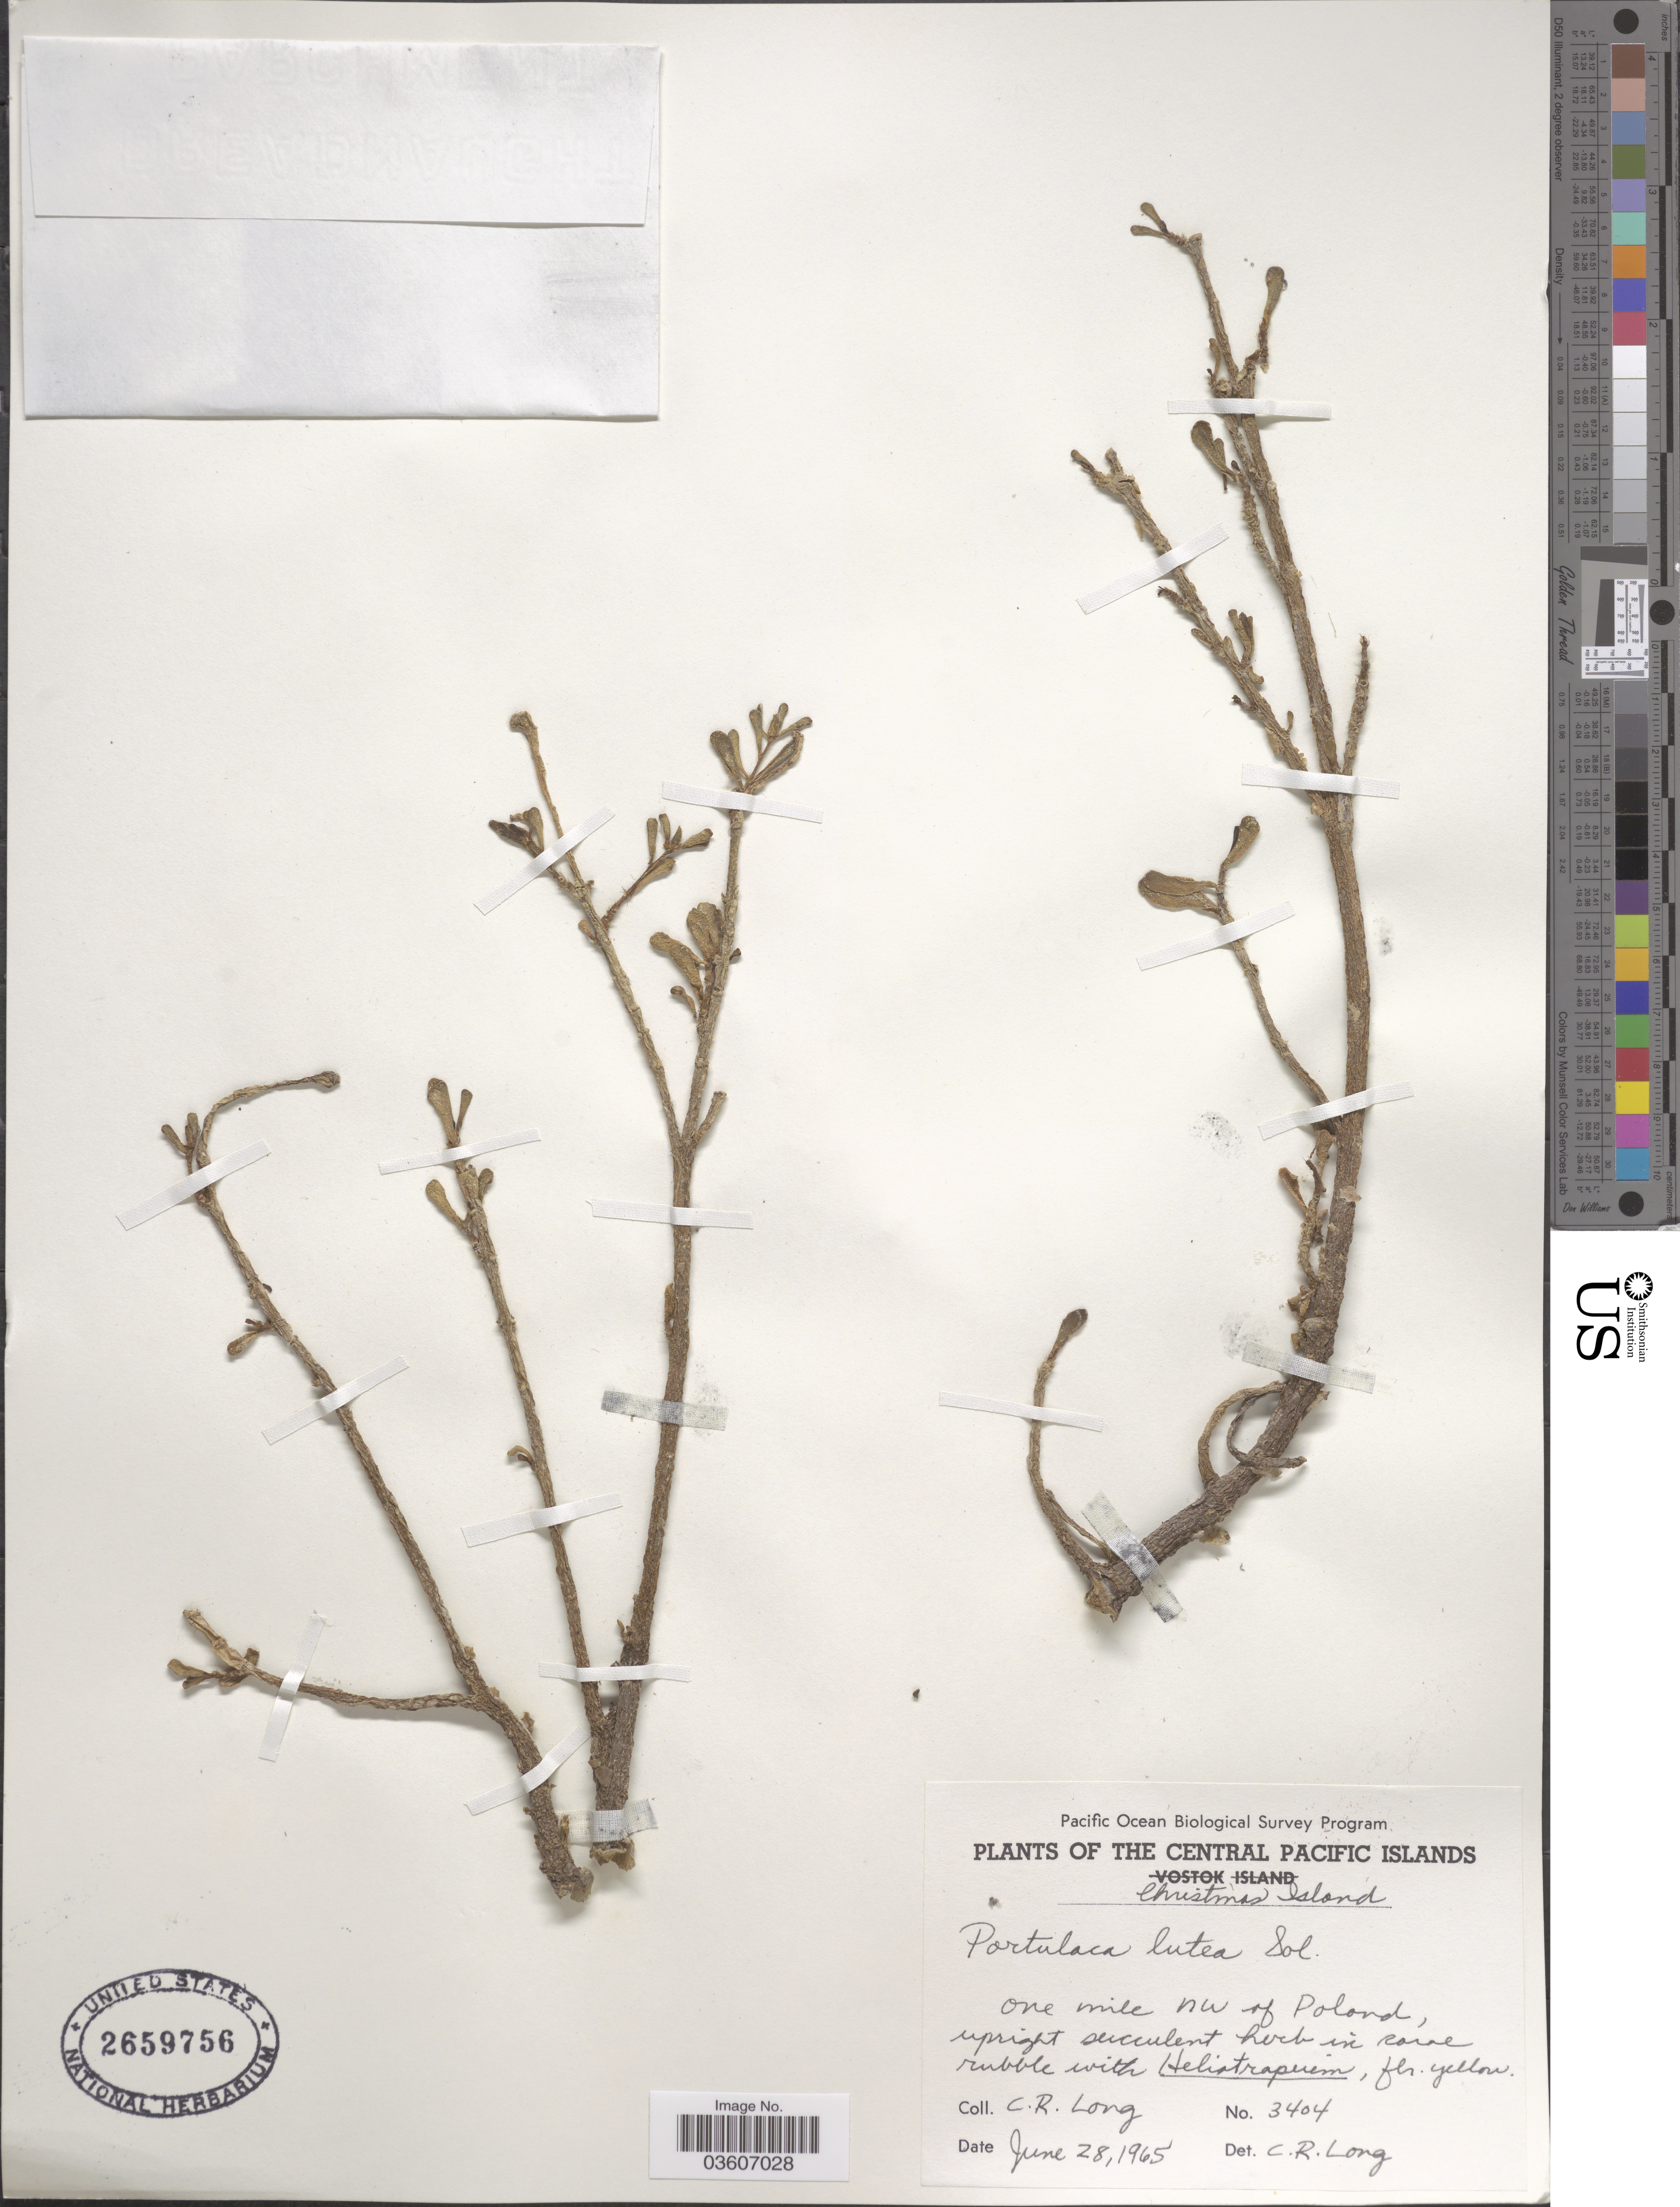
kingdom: Plantae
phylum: Tracheophyta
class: Magnoliopsida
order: Caryophyllales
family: Portulacaceae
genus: Portulaca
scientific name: Portulaca lutea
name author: Sol. ex G. Forst.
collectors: C. R. Long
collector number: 3404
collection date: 1965-06-28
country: Kiribati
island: Kiritimati [Christmas] Atoll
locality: The Central Pacific Islands. Christmas Island. One mile NW of Poland.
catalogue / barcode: US 2659756